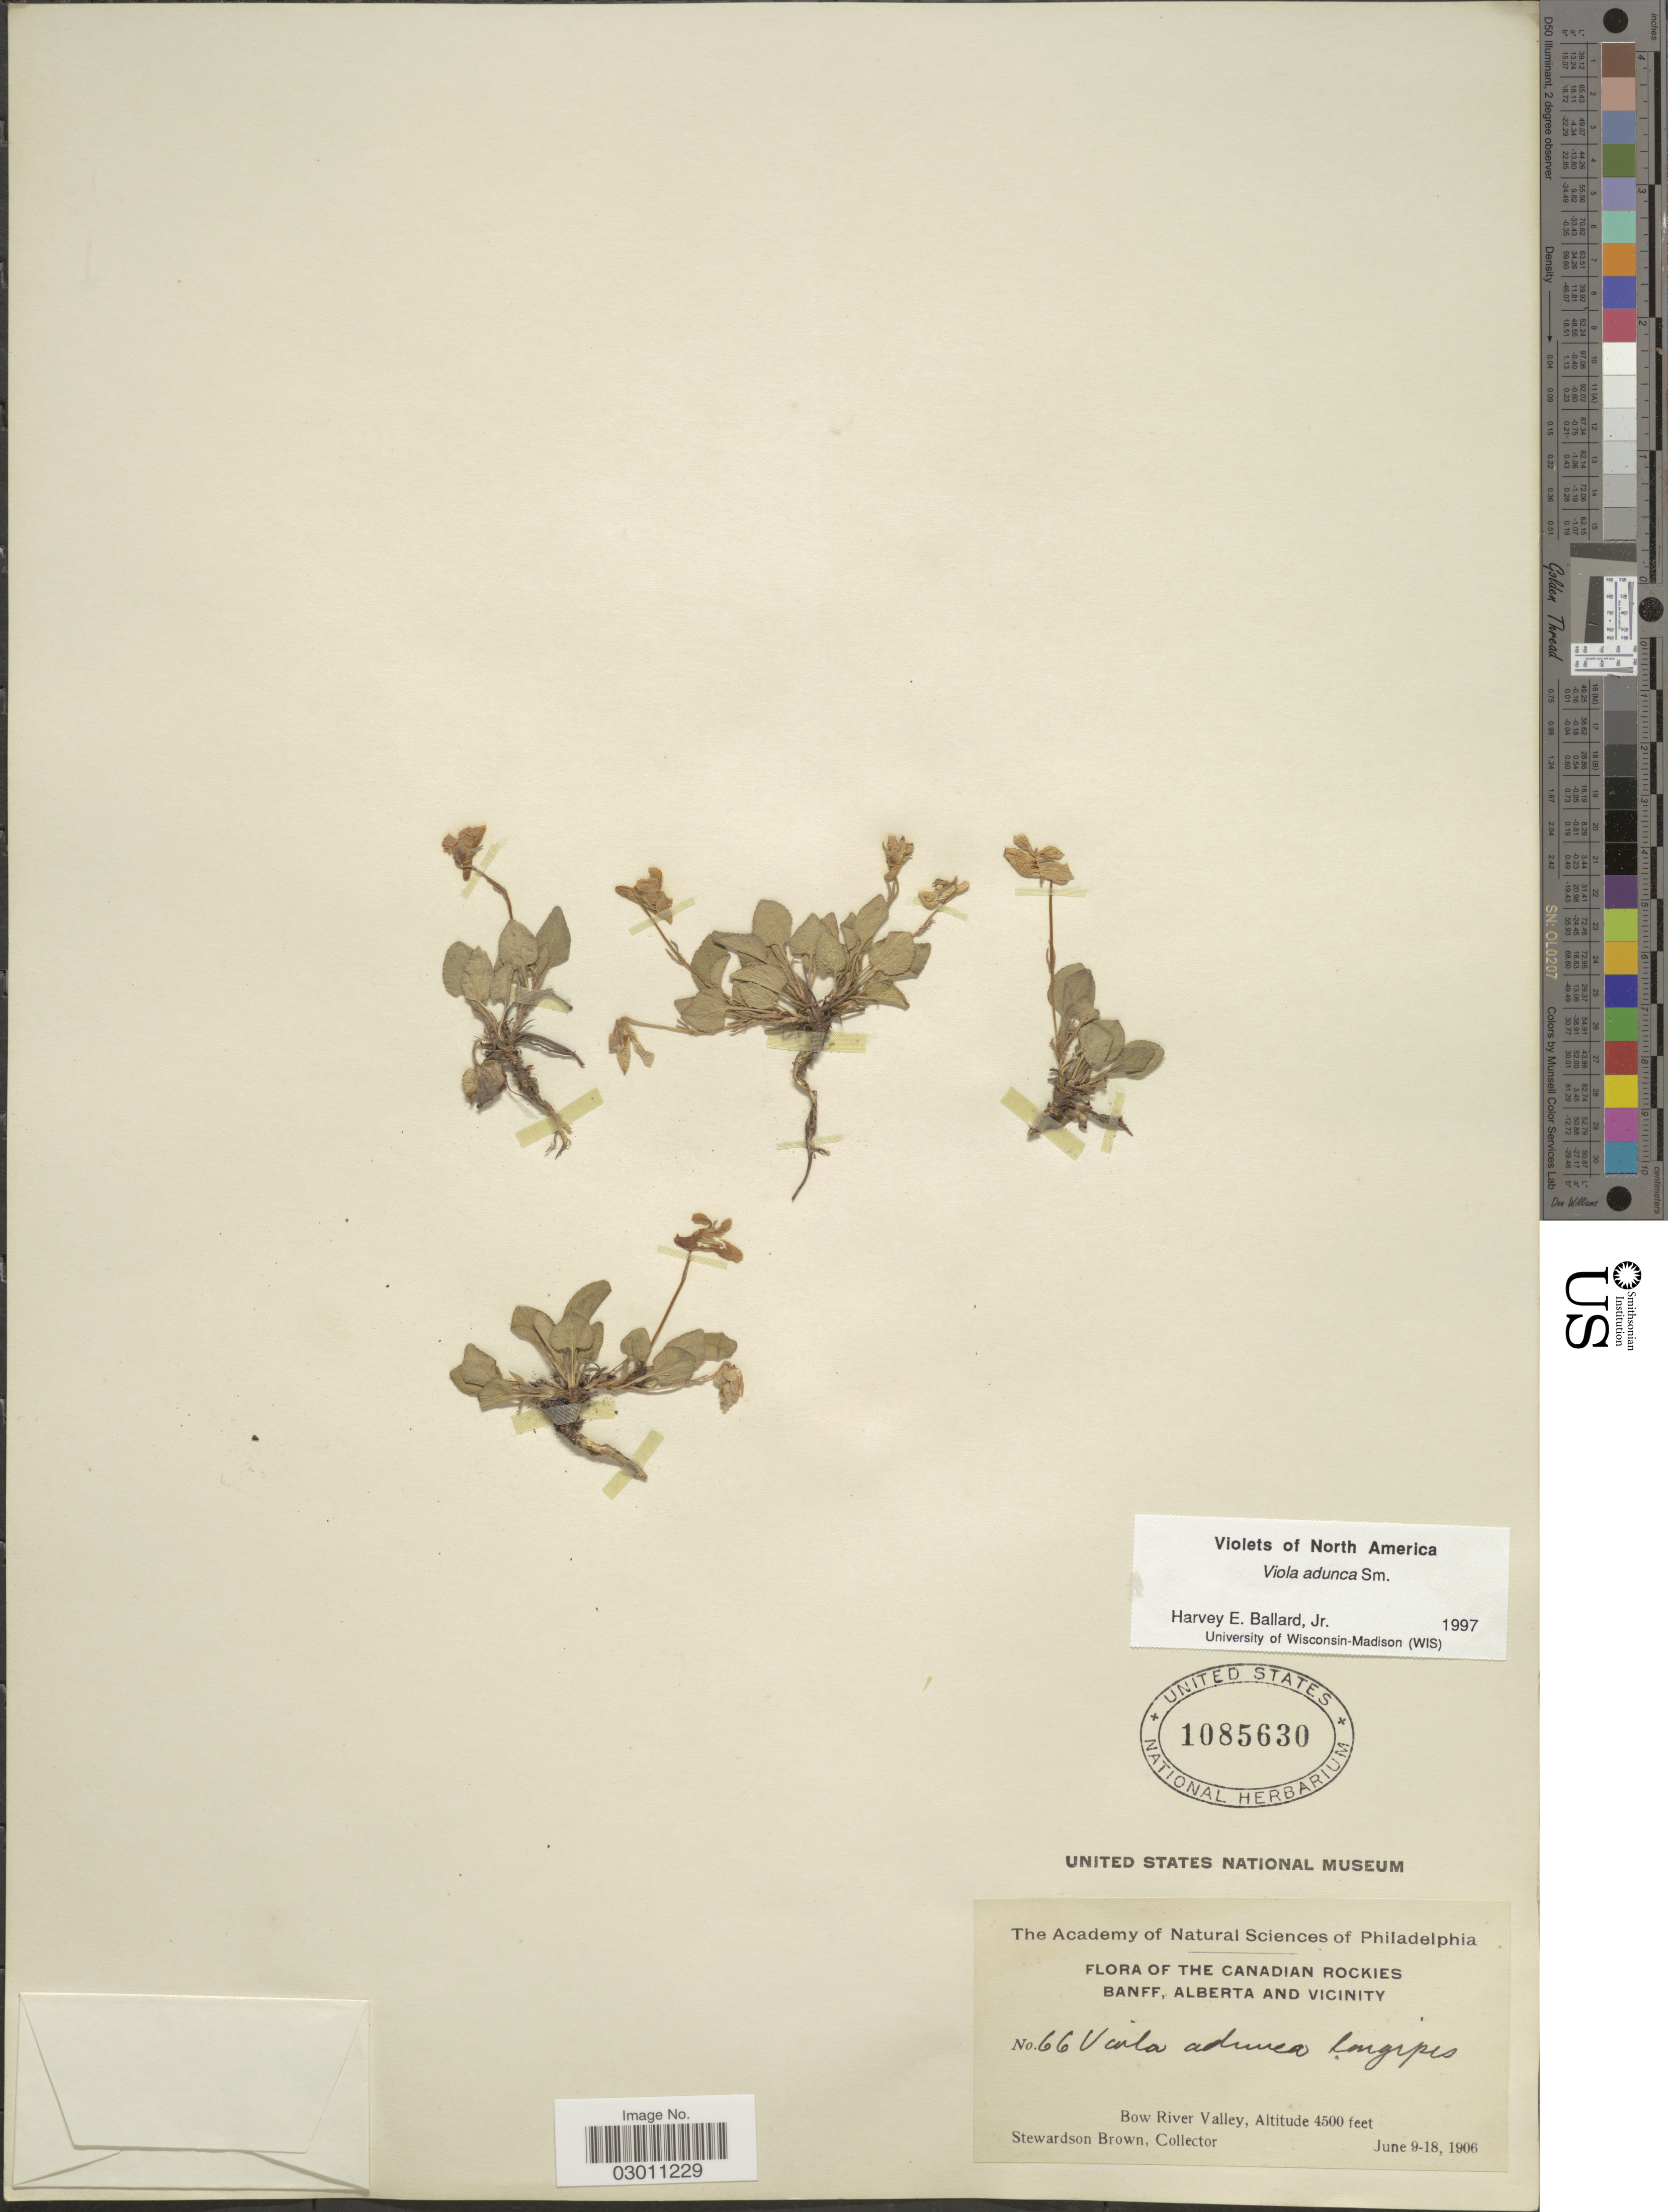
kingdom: Plantae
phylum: Tracheophyta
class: Magnoliopsida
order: Malpighiales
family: Violaceae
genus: Viola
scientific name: Viola adunca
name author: Sm.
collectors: S. Brown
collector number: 66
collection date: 1906-06-09/1906-06-18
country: Canada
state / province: Alberta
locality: The Canadian Rockies Banff, Alberta and vicinity. Bow River Valley.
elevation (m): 1372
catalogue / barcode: US 1085630